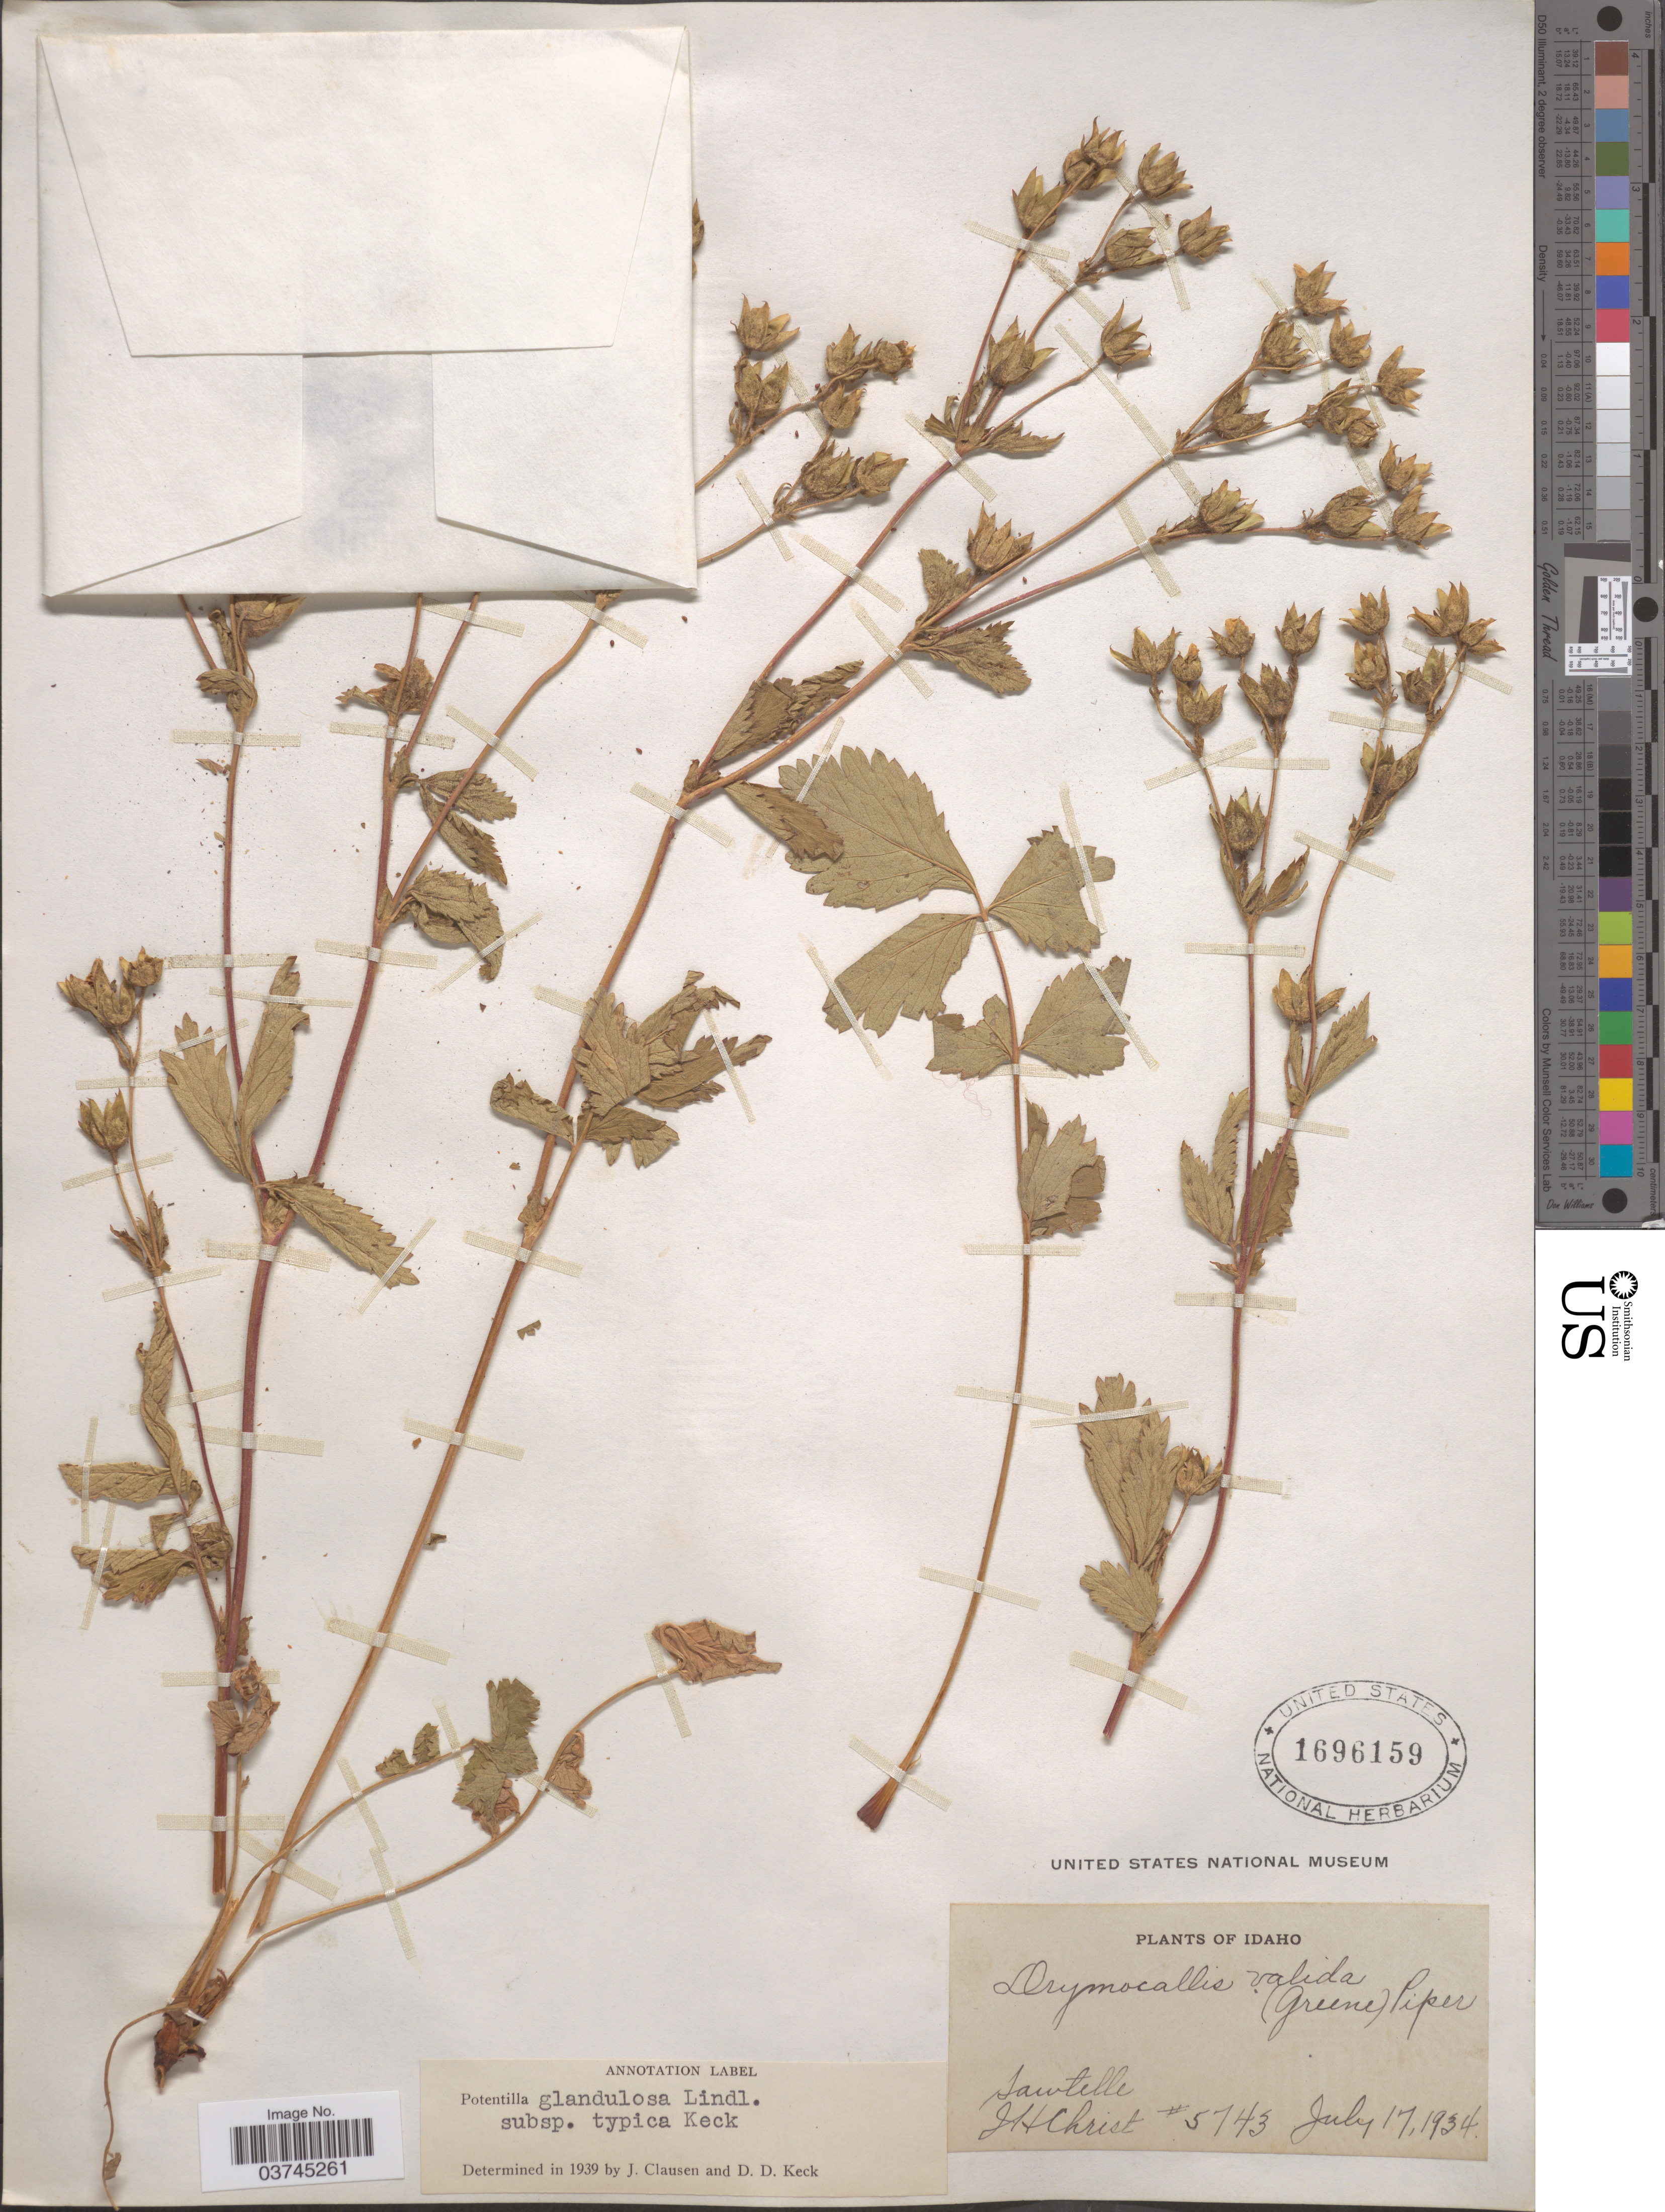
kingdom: Plantae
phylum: Tracheophyta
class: Magnoliopsida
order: Rosales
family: Rosaceae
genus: Drymocallis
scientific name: Drymocallis glandulosa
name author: (Lindl.) Rydb.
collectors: J. H. Christ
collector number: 5743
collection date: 1934-06-17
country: United States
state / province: Idaho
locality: Sawtelle.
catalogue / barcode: US 1696159